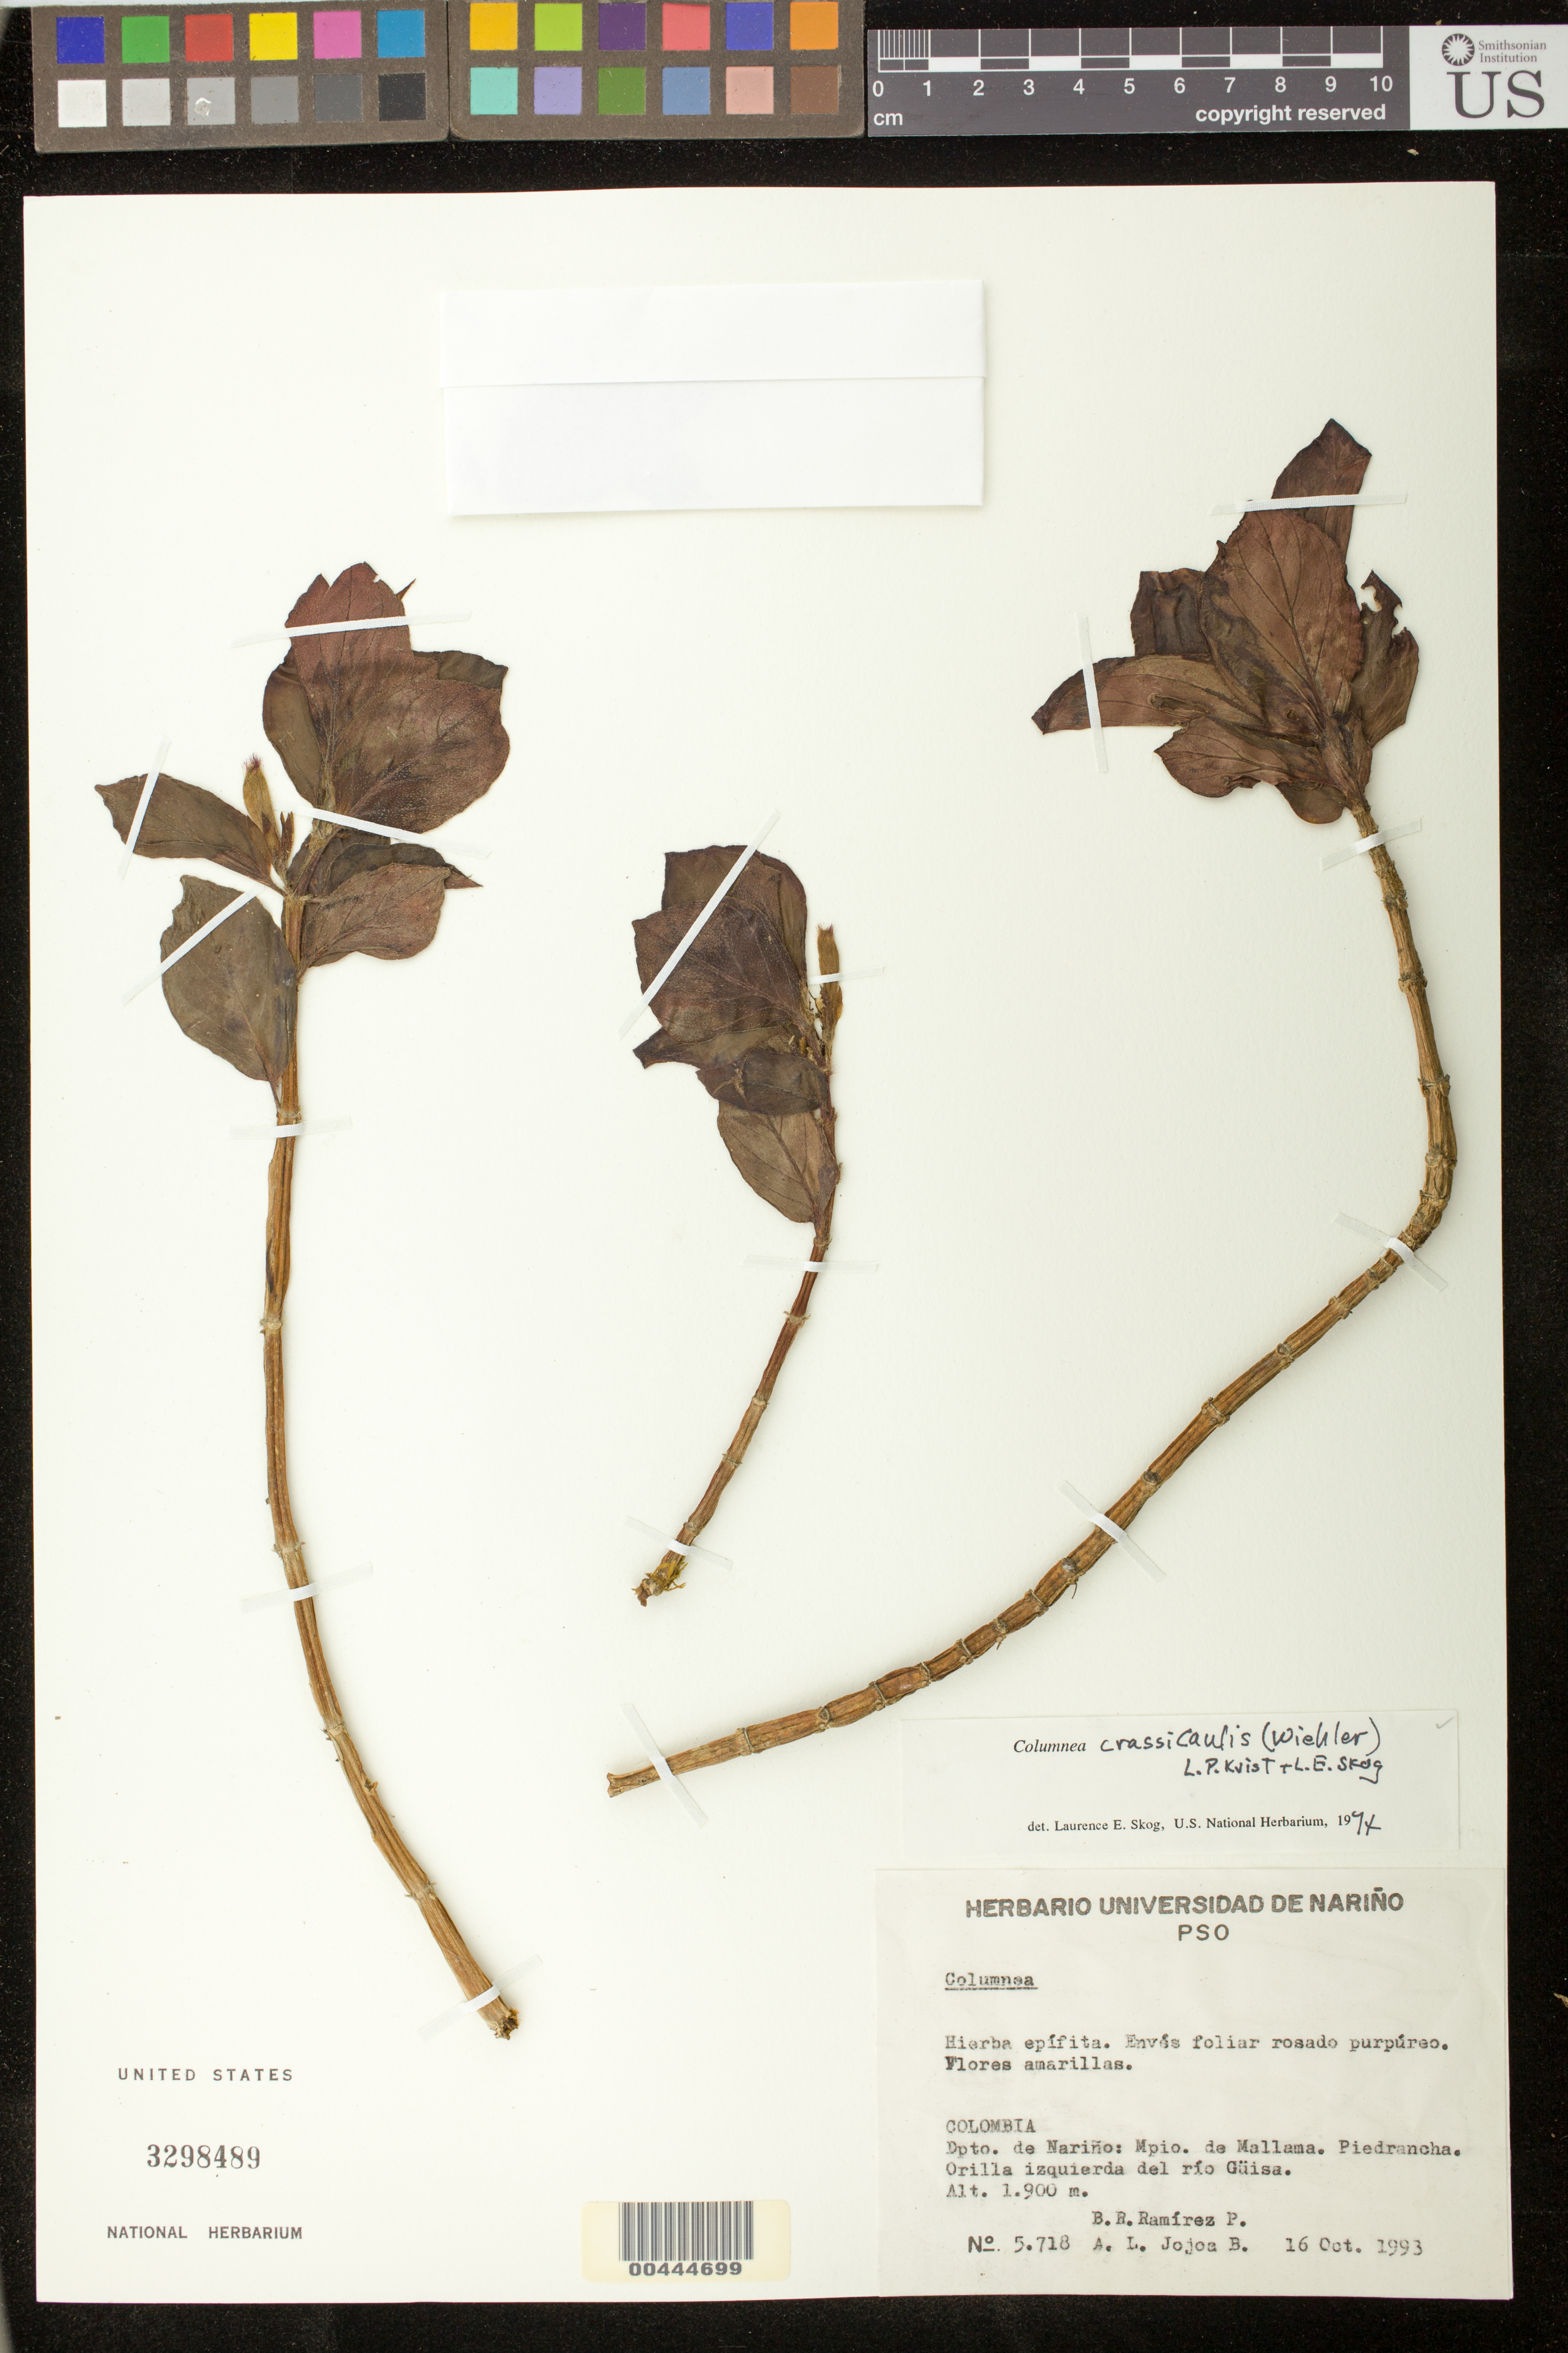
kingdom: Plantae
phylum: Tracheophyta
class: Magnoliopsida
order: Lamiales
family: Gesneriaceae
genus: Columnea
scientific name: Columnea crassicaulis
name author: (Wiehler) L.P. Kvist & L.E. Skog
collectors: B. R. Ramirez P. & A. Jojoa B.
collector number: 5718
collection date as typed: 16 Oct 1993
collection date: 1993-10-16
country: Colombia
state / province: Nariño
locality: Mallama, piedrancha, orilla izuierda del rio guisa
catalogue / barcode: US 3298489